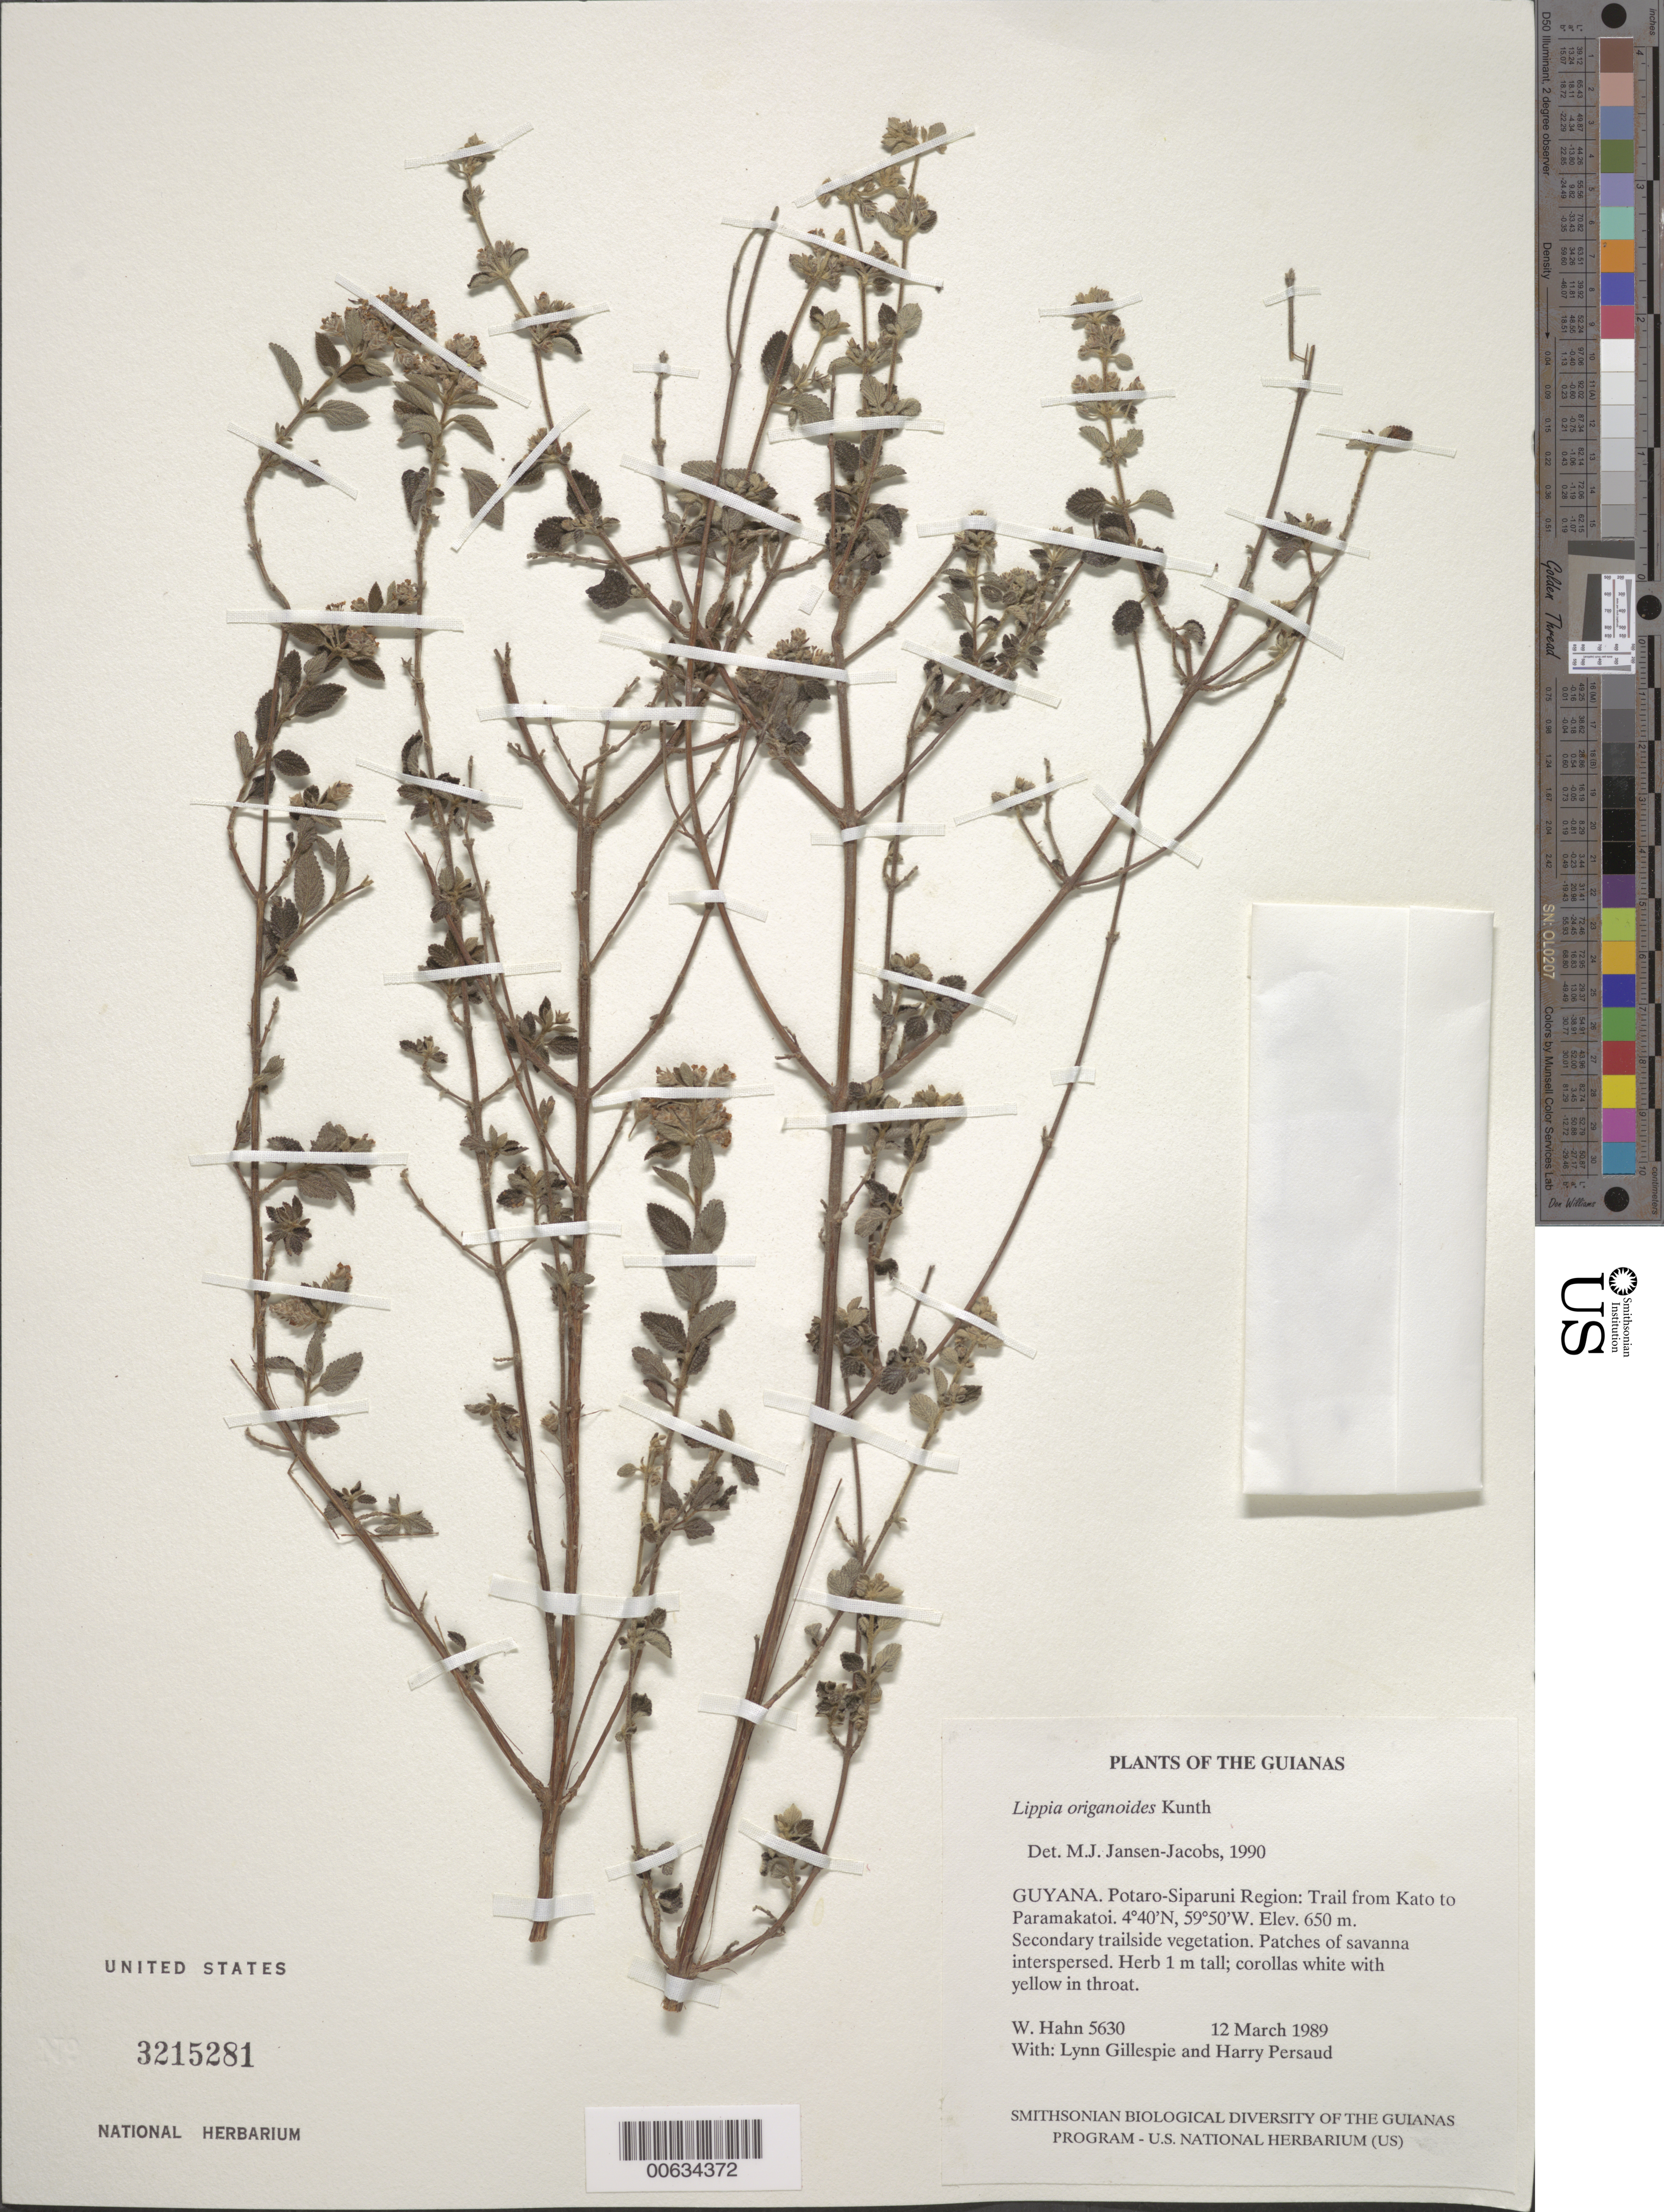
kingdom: Plantae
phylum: Tracheophyta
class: Magnoliopsida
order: Lamiales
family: Verbenaceae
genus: Lippia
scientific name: Lippia origanoides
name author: Kunth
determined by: Jansen-Jacobs, M. J., (U), Nationaal Herbarium Nederland, Utrecht University branch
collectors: W. Hahn, L. J. Gillespie & H. Persaud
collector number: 5630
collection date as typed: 12 March 1989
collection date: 1989-03-12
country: Guyana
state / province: Potaro-Siparuni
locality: Trail from Kato to Paramakatoi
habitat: Secondary trailside vegetation. Patches of savanna interspersed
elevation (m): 650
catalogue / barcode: US 3215281